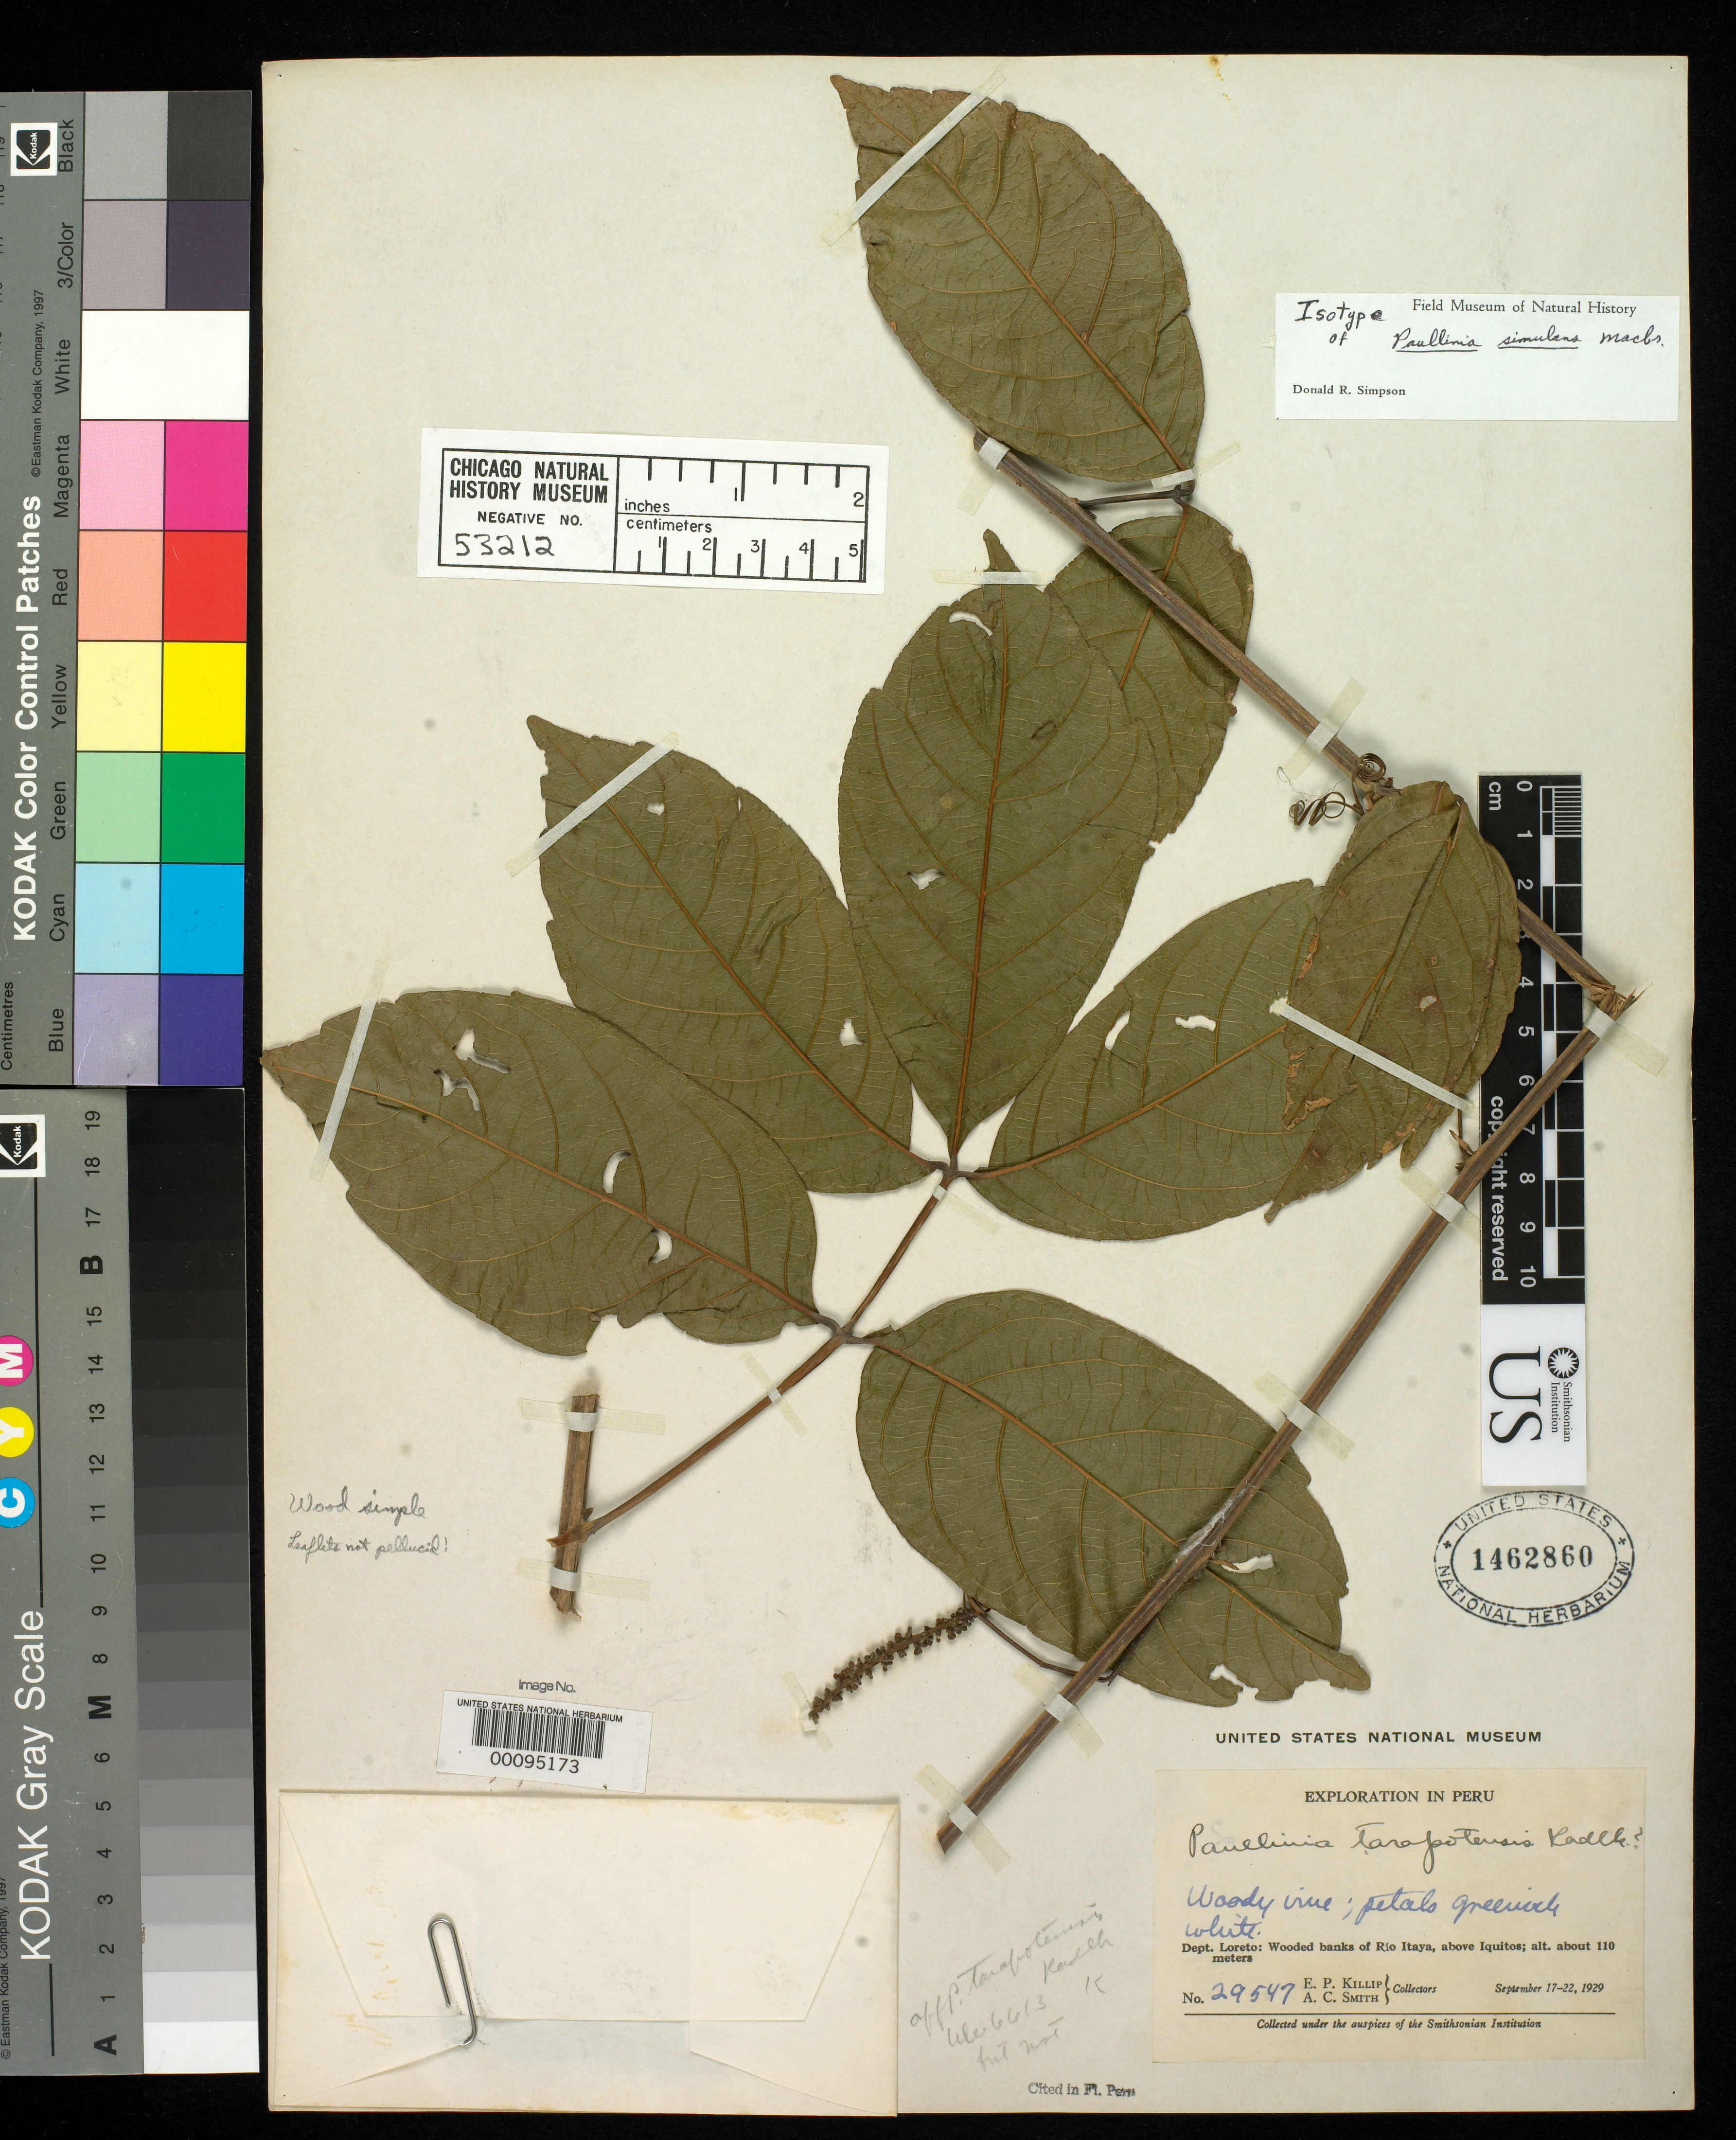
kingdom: Plantae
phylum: Tracheophyta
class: Magnoliopsida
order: Sapindales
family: Sapindaceae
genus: Paullinia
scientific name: Paullinia simulans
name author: J.F. Macbr.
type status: Isotype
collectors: E. P. Killip & A. C. Smith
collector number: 29547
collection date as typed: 17 Sep 1929 to 22 Sep 1922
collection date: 1922-09-22/1929-09-17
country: Peru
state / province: Loreto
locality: Wooded banks of Rio Itaya, above Iquitos.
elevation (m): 110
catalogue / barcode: US 1462860